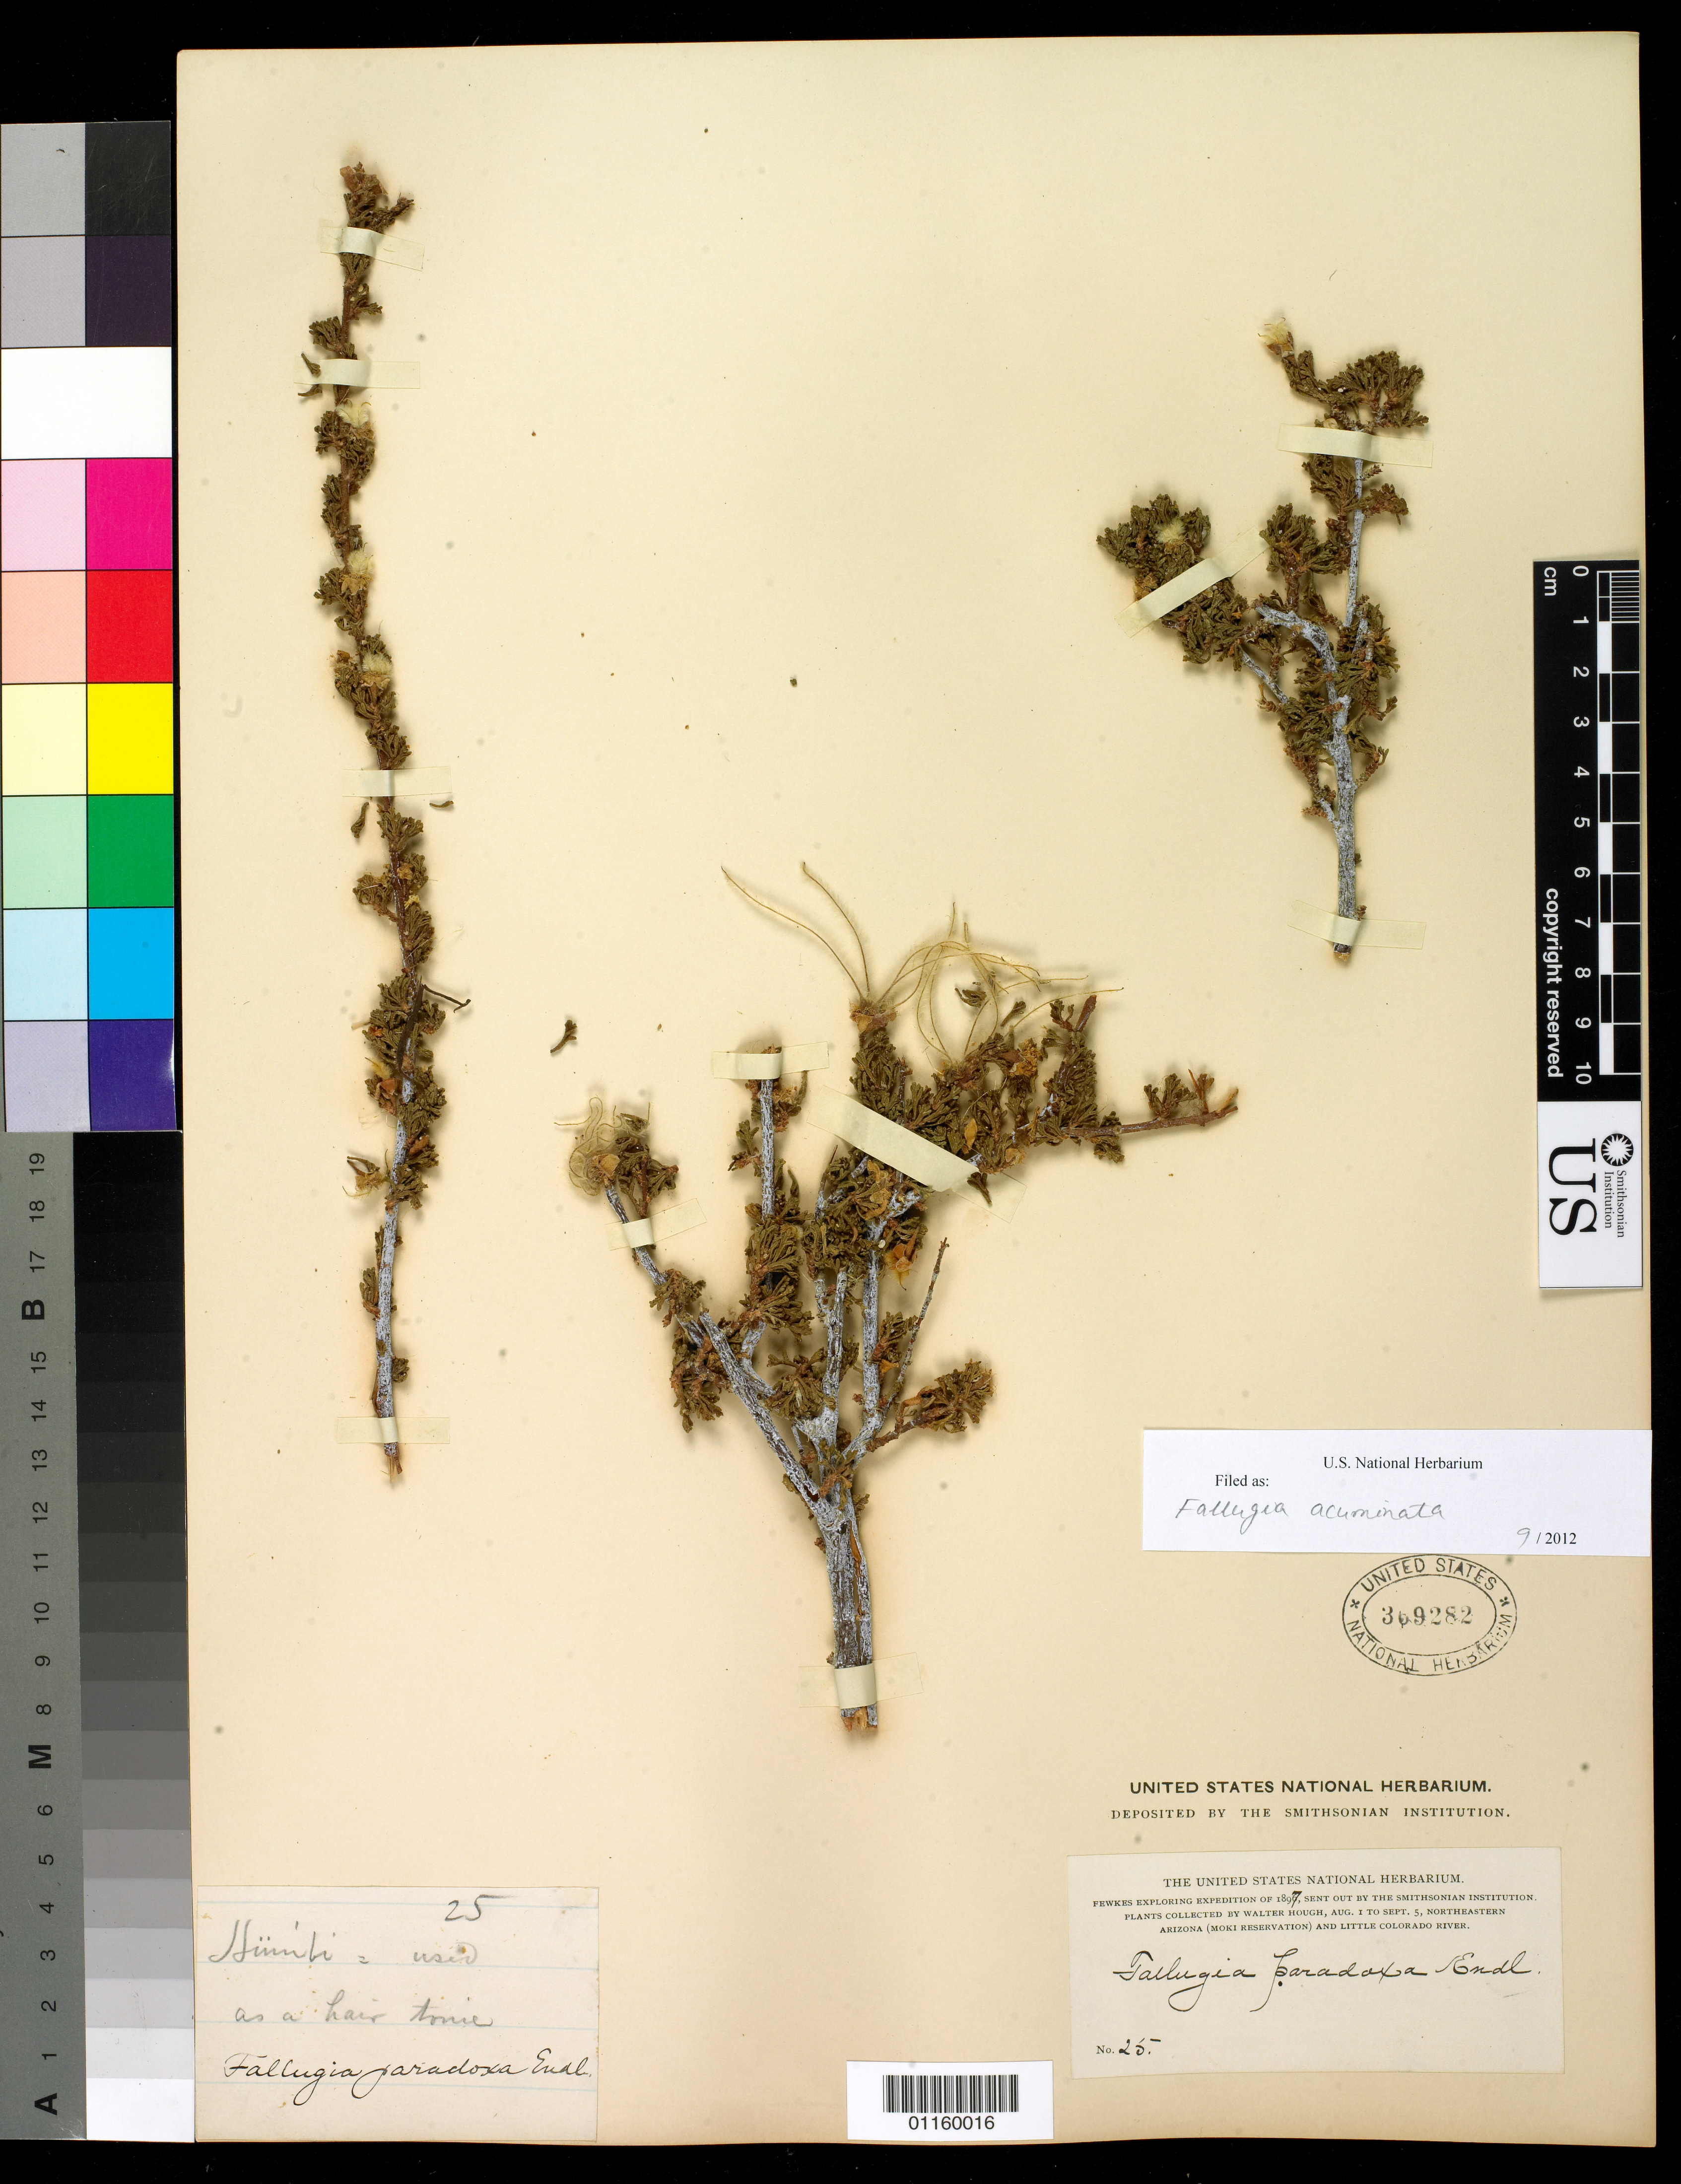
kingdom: Plantae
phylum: Tracheophyta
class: Magnoliopsida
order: Rosales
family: Rosaceae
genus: Fallugia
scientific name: Fallugia acuminata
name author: (Wooton) Rydb.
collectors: W. Hough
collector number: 25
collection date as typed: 01 Aug 1897 to 05 Sep 1897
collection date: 1897-08-01/1897-09-05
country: United States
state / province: Arizona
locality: Northeastern Arizona and Little Colorado River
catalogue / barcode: US 369282